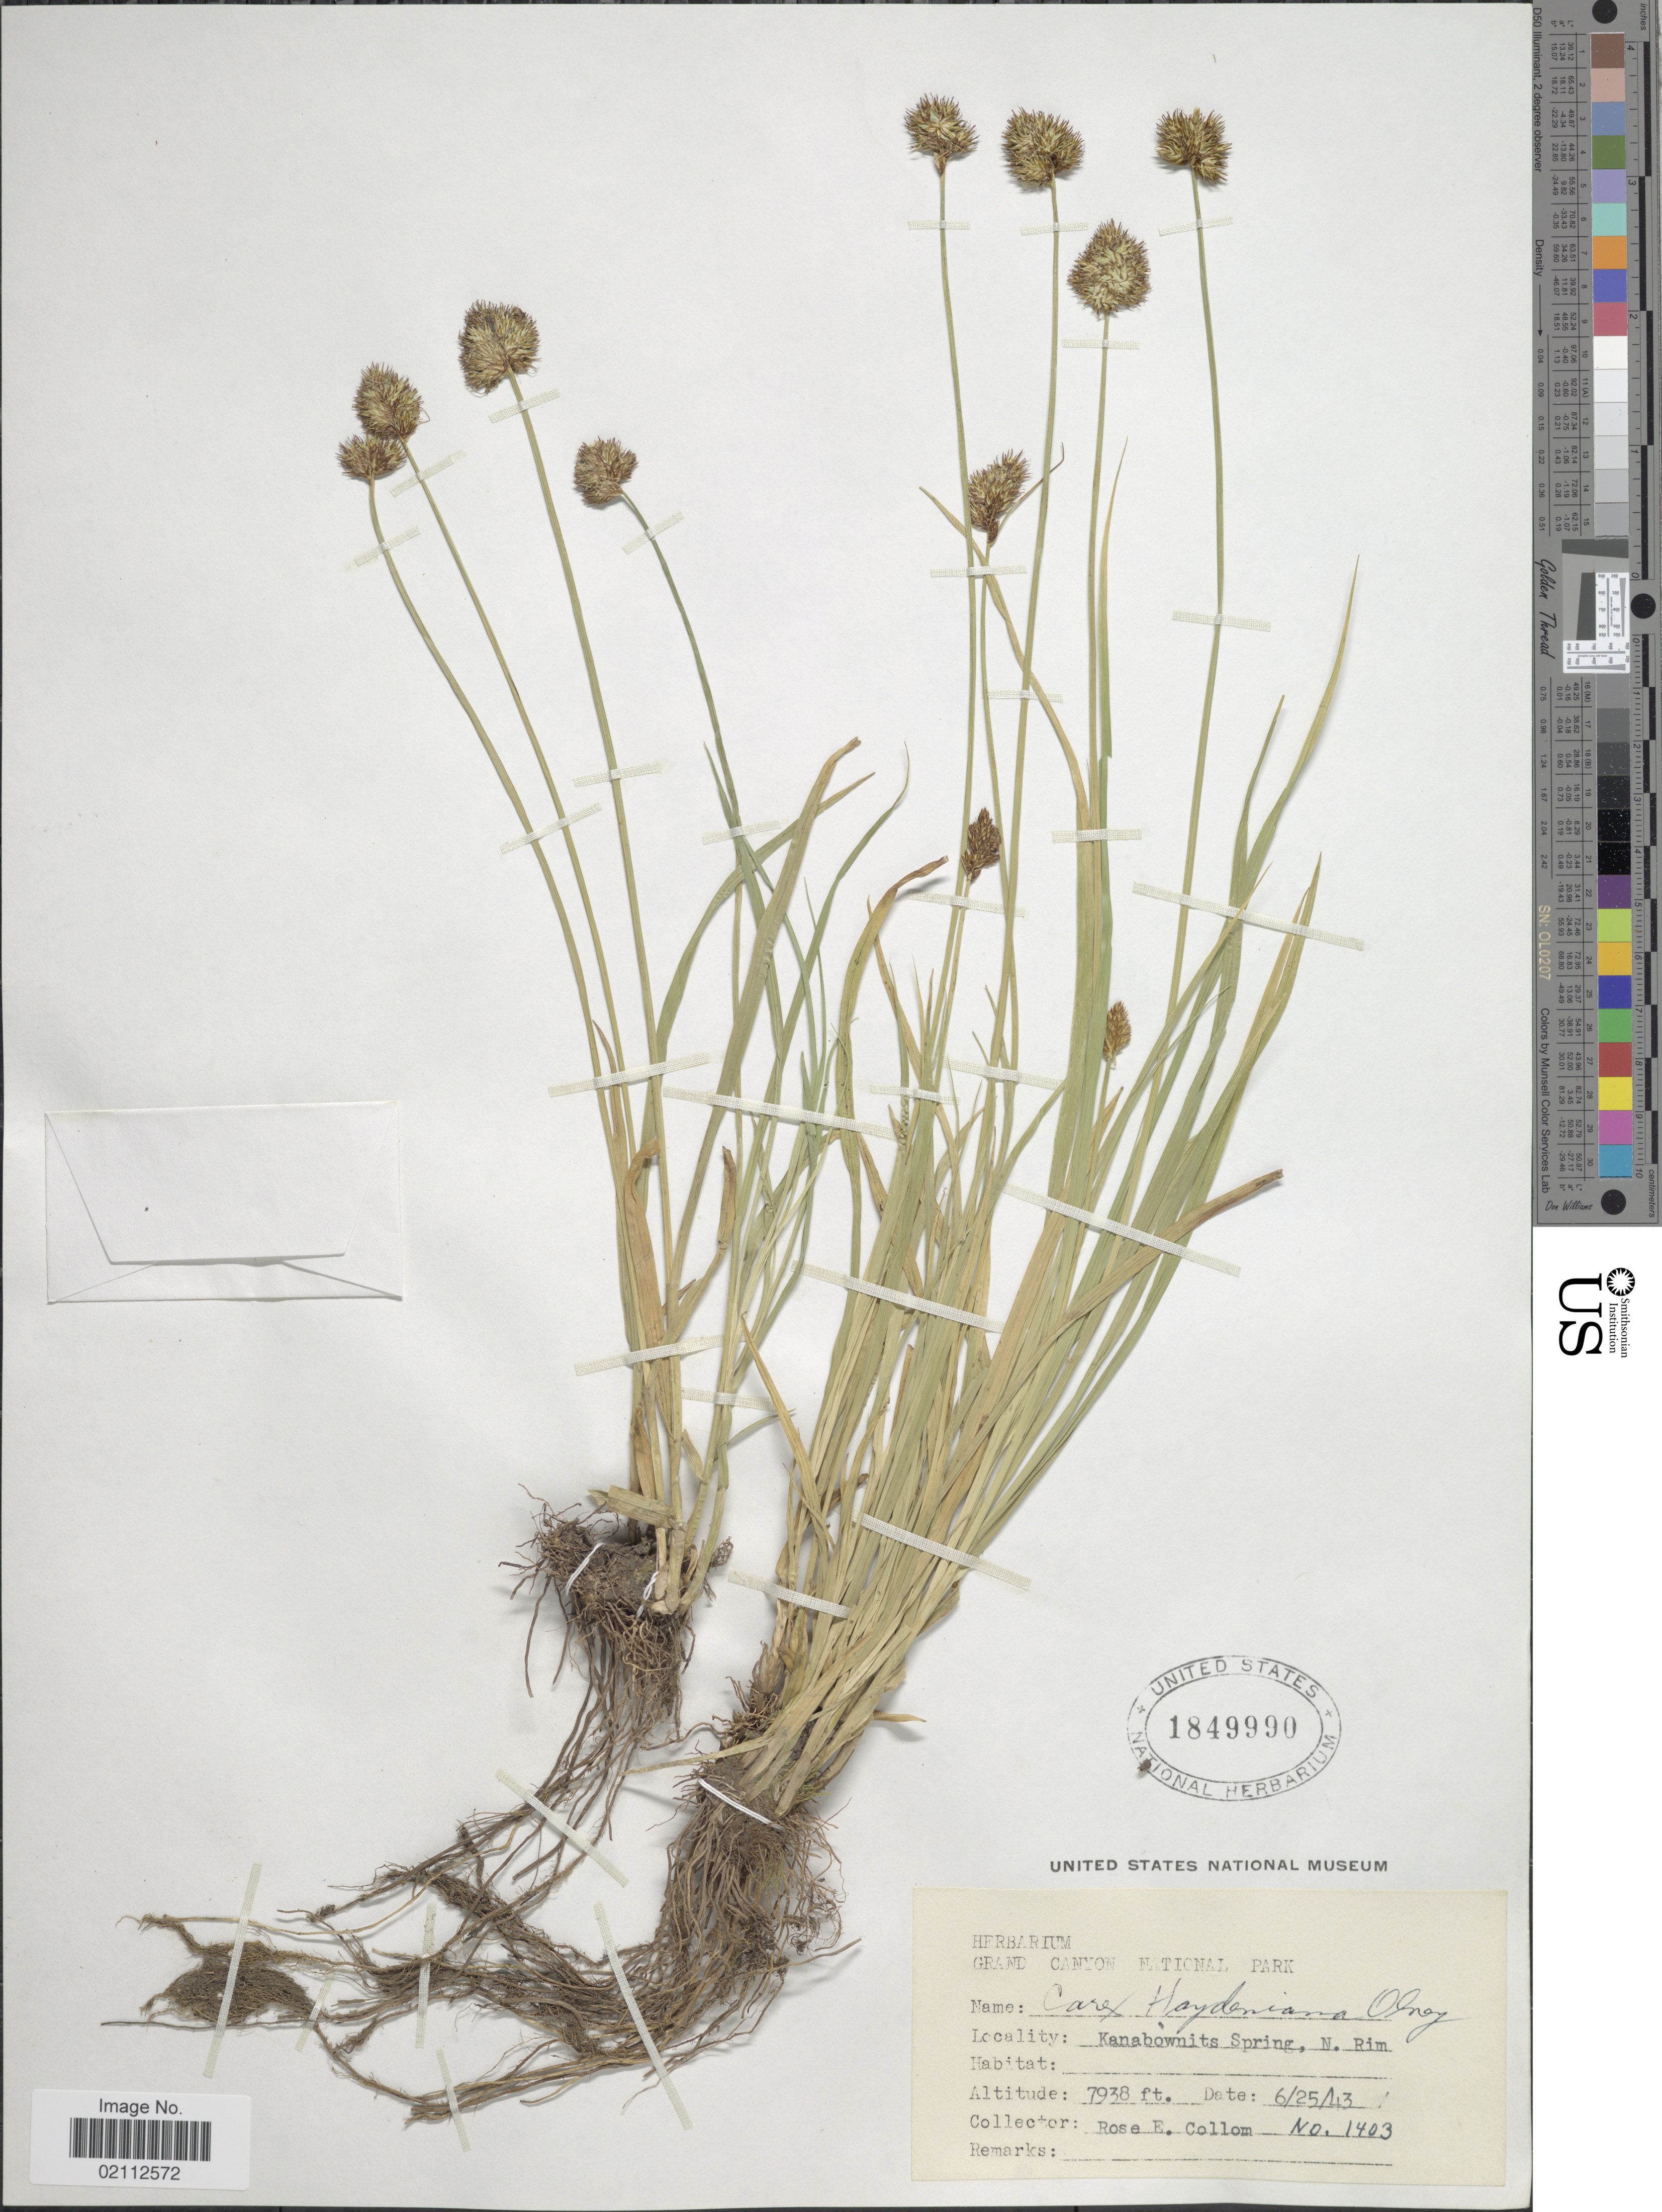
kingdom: Plantae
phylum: Tracheophyta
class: Liliopsida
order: Poales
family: Cyperaceae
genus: Carex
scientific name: Carex haydeniana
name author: Olney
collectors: R. E. Collom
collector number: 1403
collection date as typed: Transcribed d/m/y: 25/6/43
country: United States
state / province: Arizona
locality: Kanabownits Spring, N. Rim.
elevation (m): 2420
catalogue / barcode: US 1849990